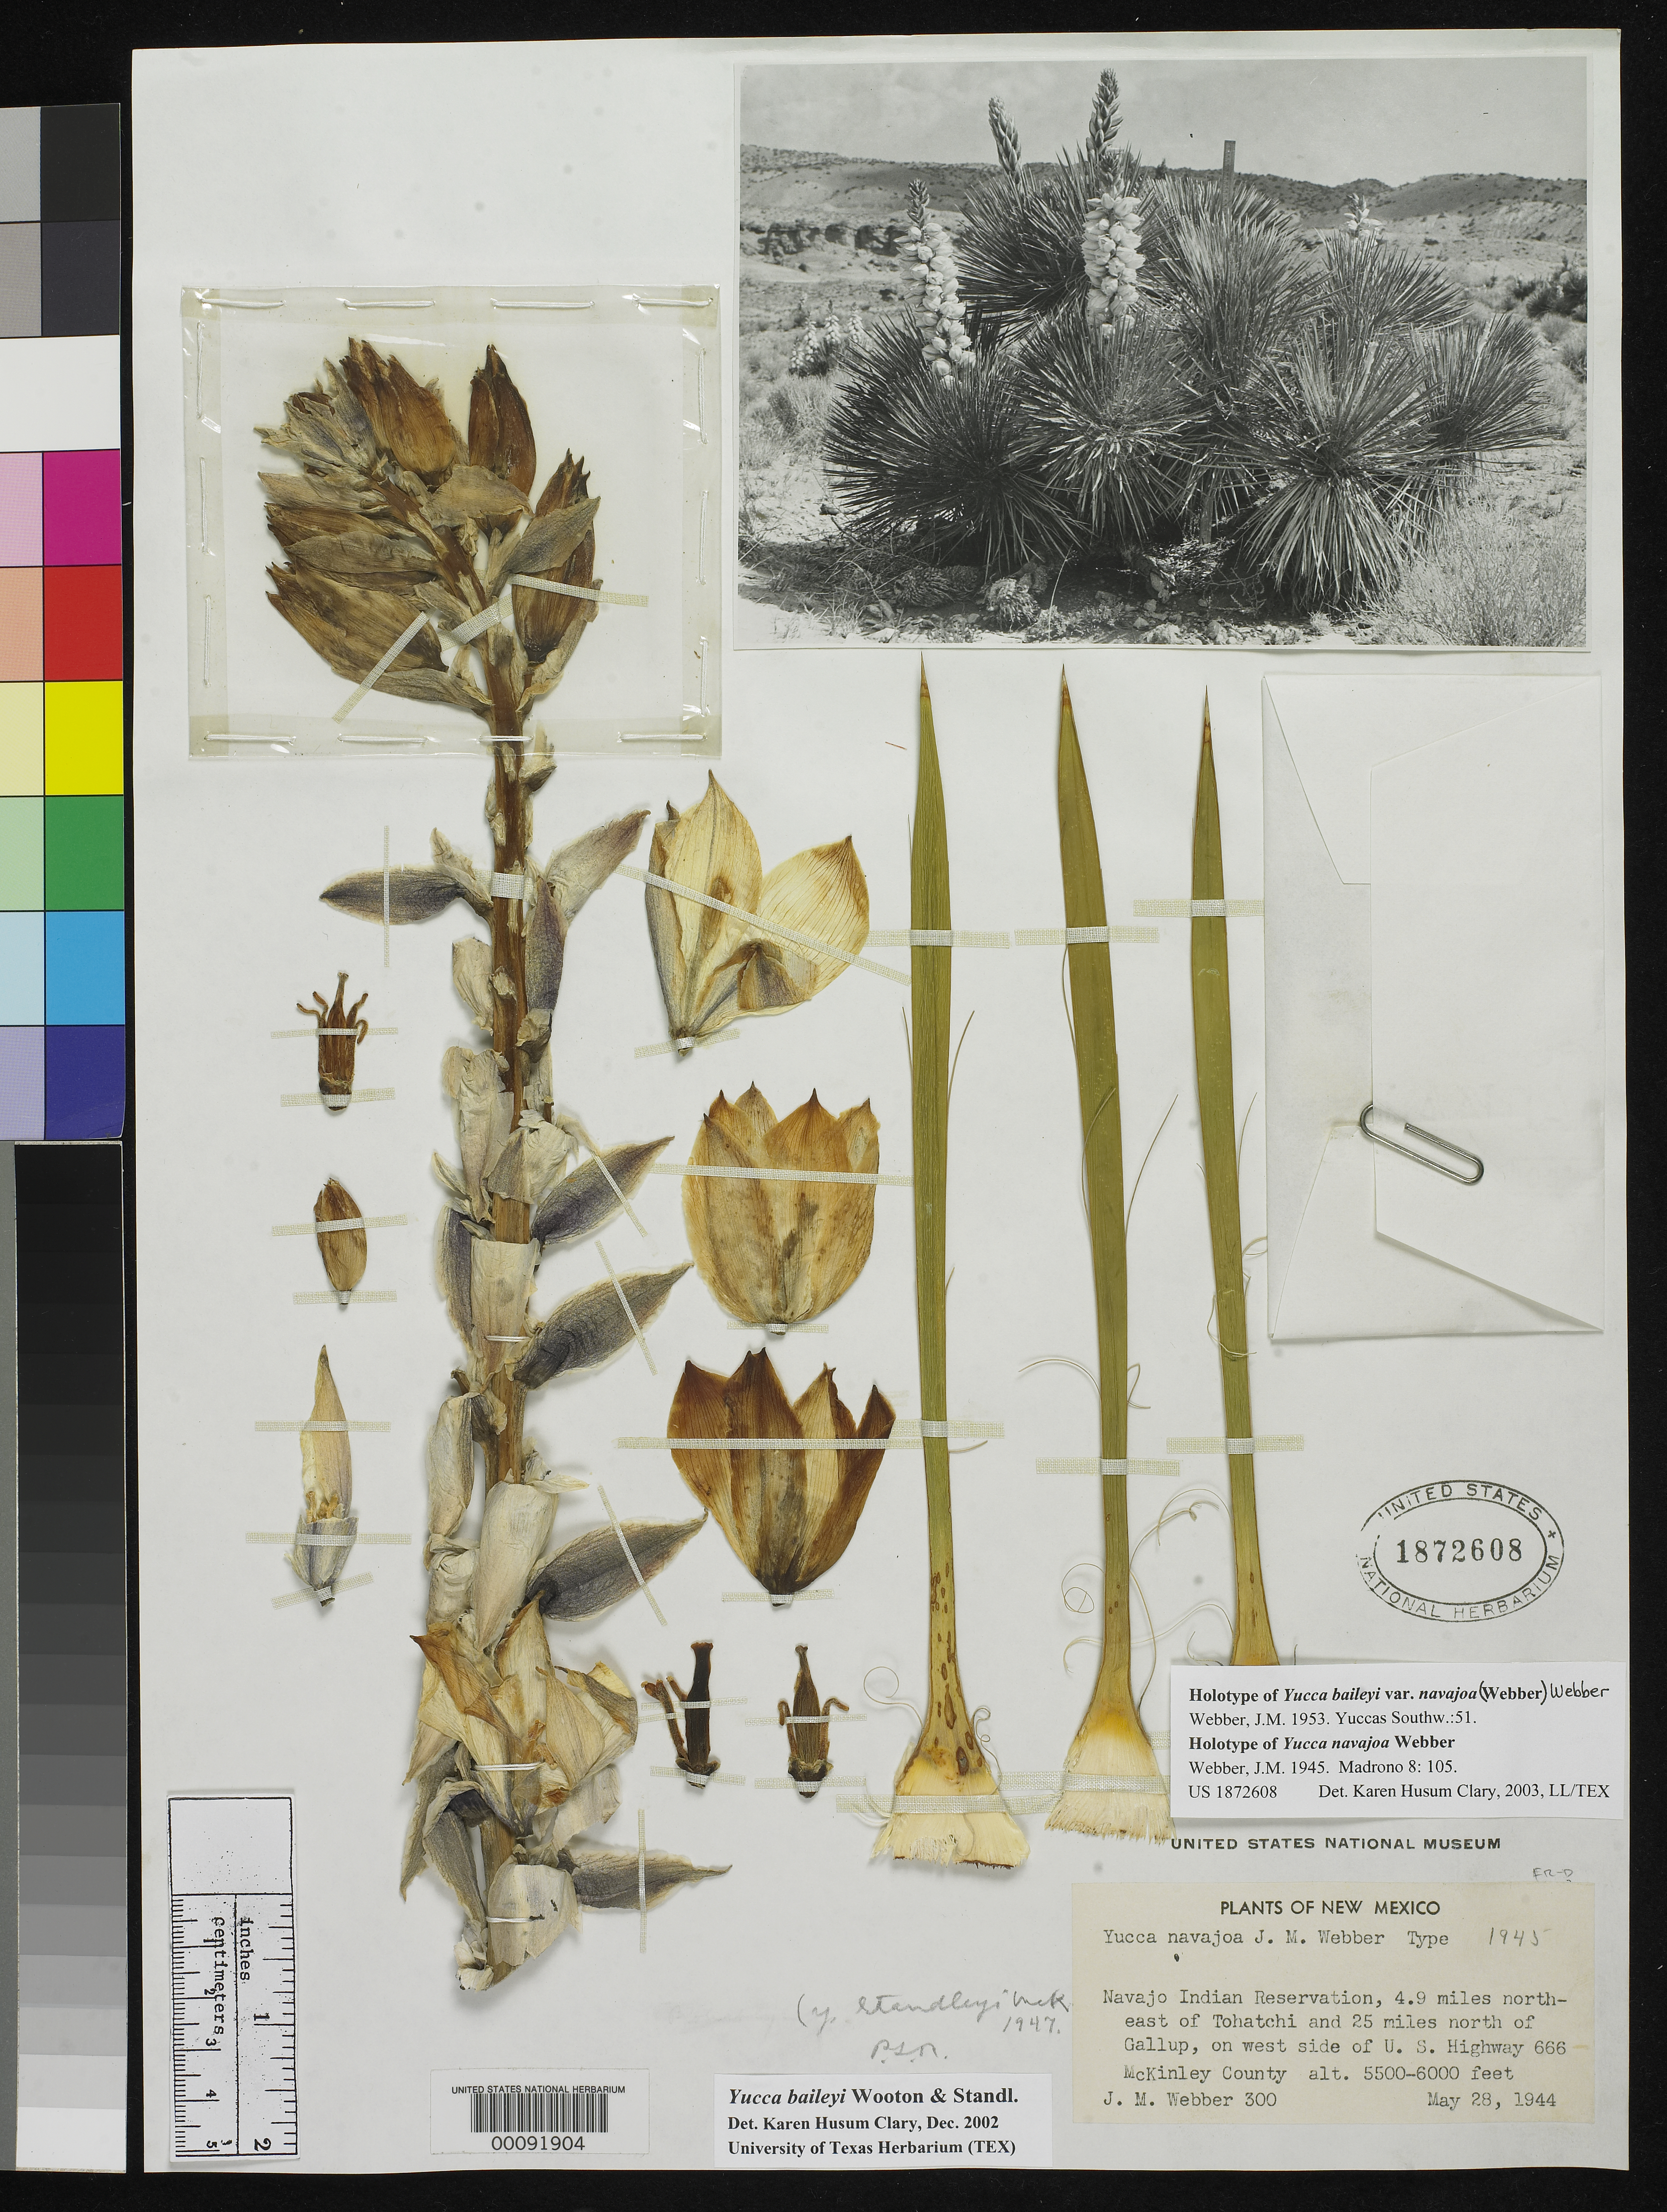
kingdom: Plantae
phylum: Tracheophyta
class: Liliopsida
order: Asparagales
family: Asparagaceae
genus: Yucca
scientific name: Yucca navajoa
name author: J.M. Webber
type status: Holotype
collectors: J. M. Webber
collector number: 300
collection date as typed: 28 May 1944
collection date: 1944-05-28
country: United States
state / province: New Mexico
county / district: Mckinley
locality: Navajo Indian Reservation, NE of Tohatchi.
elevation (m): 1676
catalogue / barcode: US 1872608